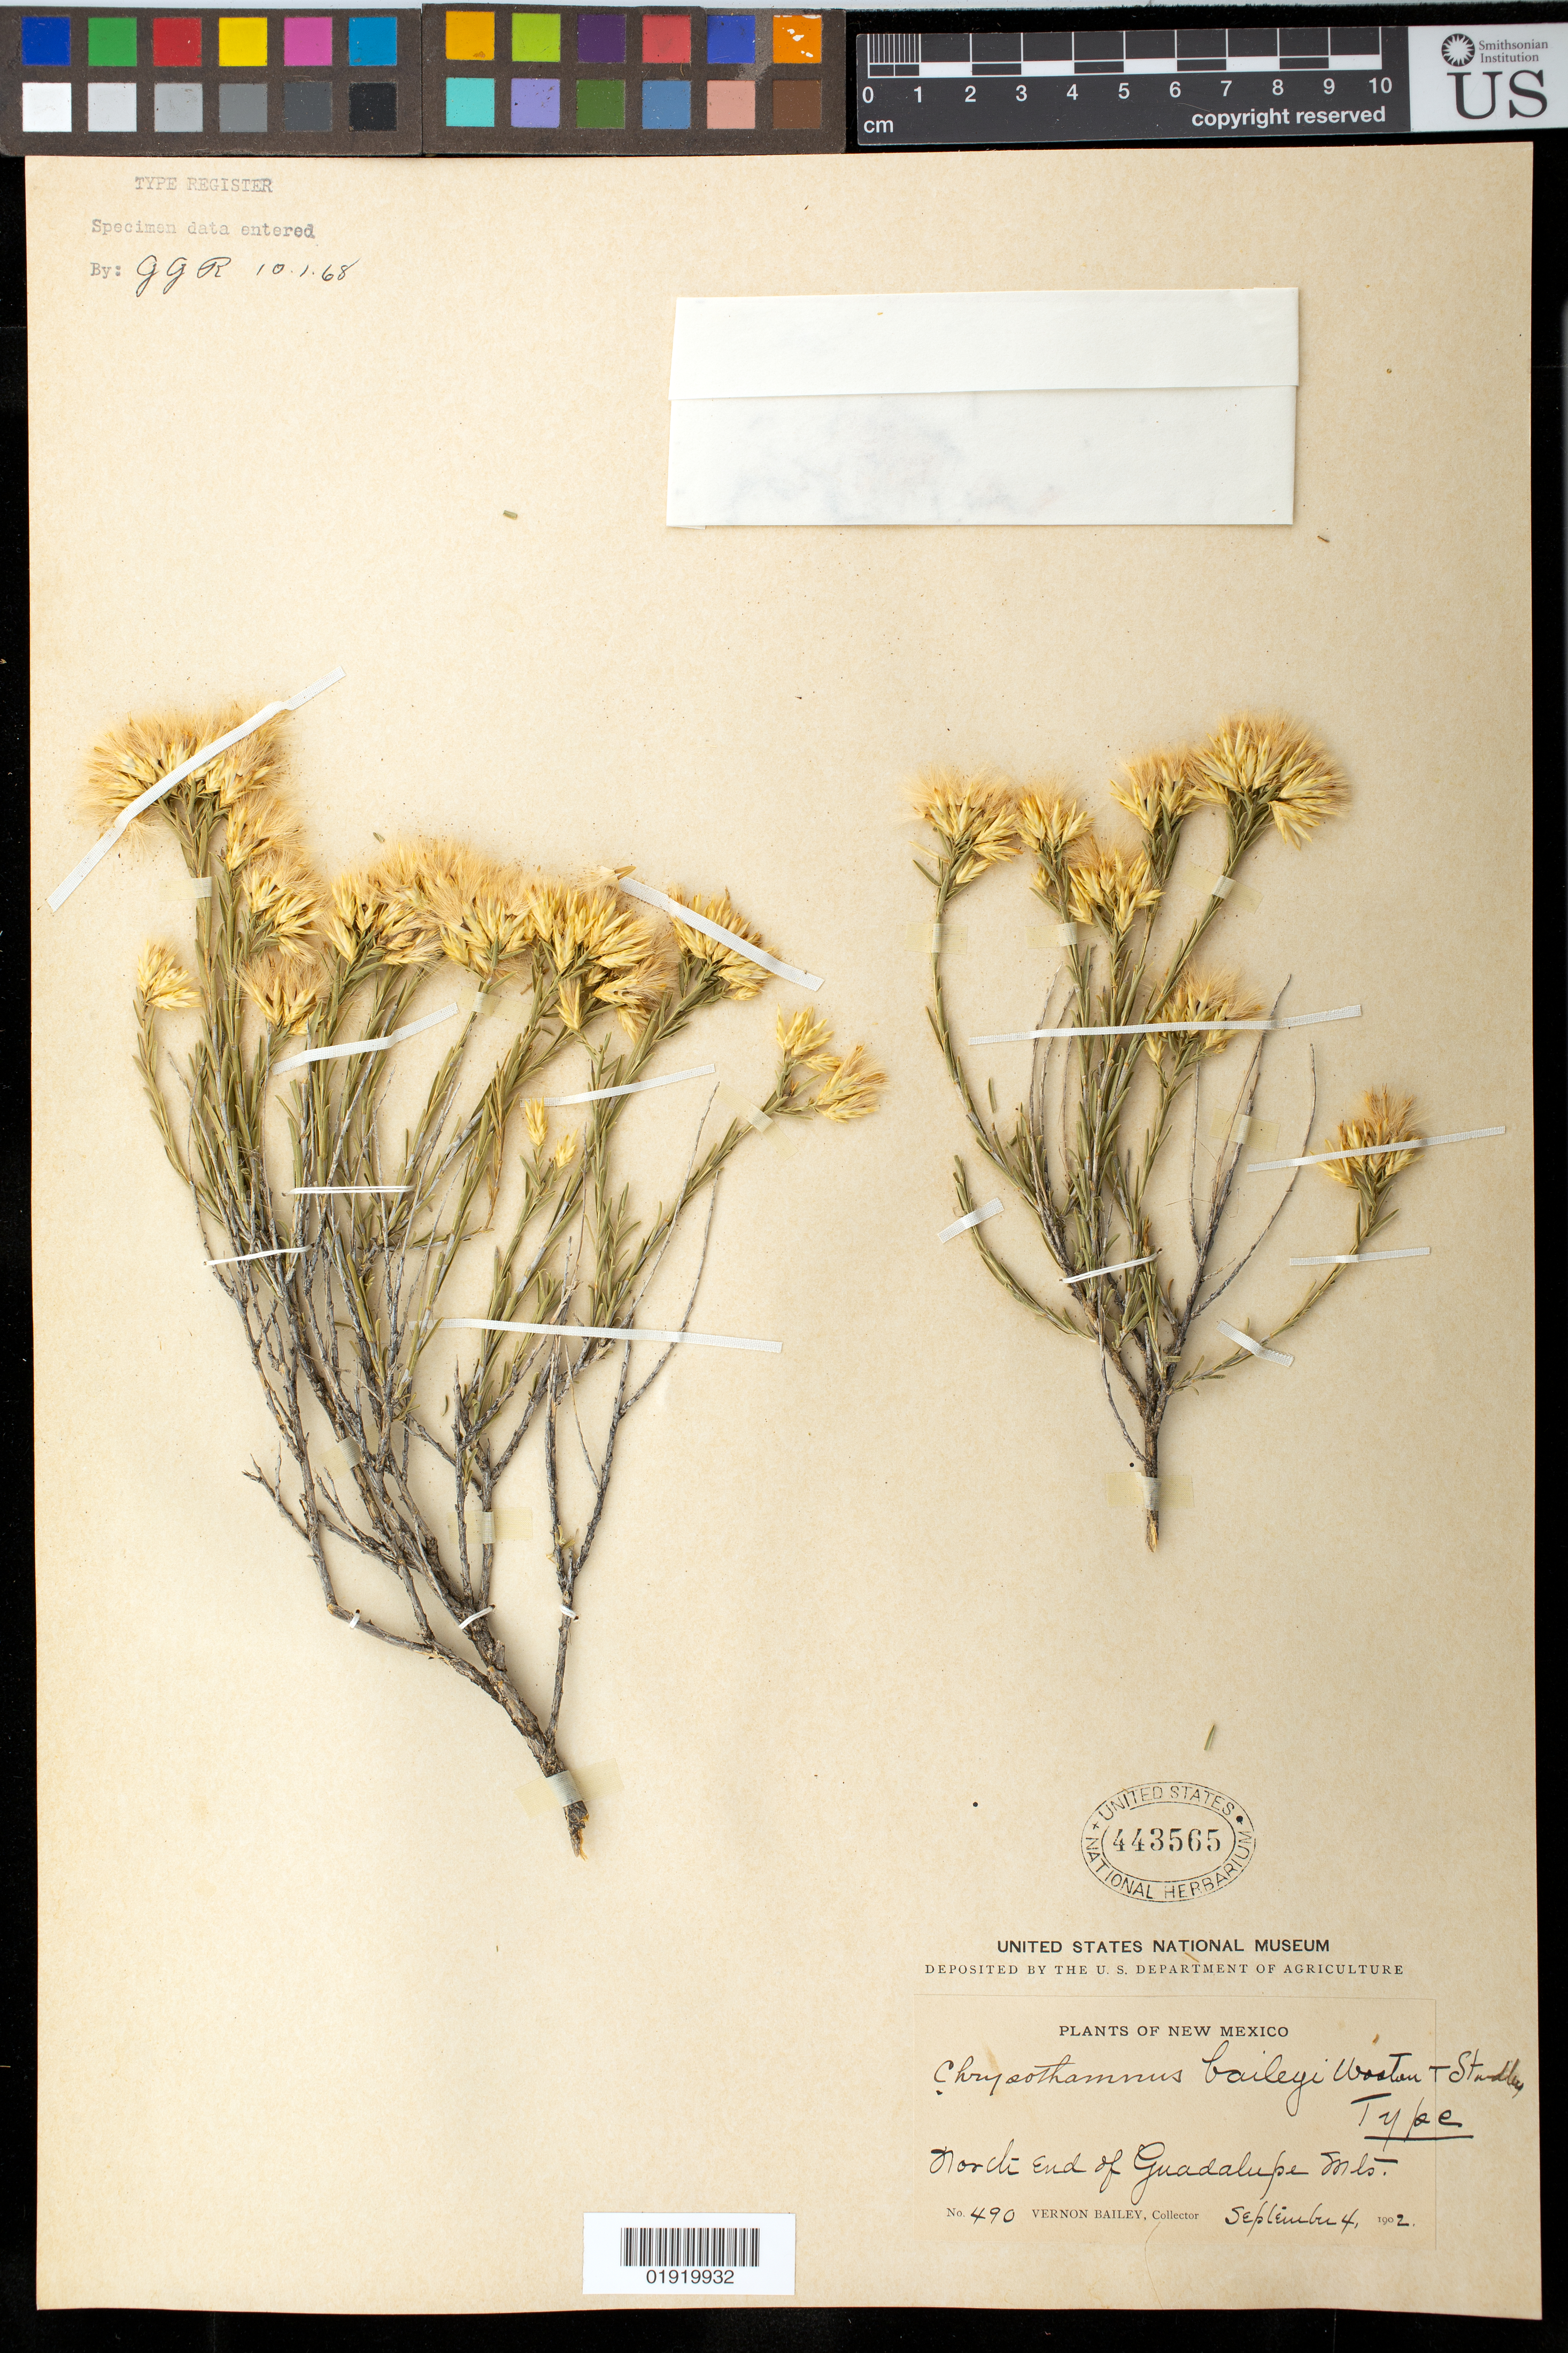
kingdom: Plantae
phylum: Tracheophyta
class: Magnoliopsida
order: Asterales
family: Asteraceae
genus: Chrysothamnus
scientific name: Chrysothamnus baileyi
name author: Wooton & Standl.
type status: Holotype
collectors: V. O. Bailey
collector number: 490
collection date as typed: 04 Sep 1902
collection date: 1902-09-04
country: United States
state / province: New Mexico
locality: N end of Guadalupe Mountains.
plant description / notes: Protologue (mis) cites collection as Bailey 498; USNH number correctly cited (443565), and specimen is explicitly annotated as "Type"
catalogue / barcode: US 443565